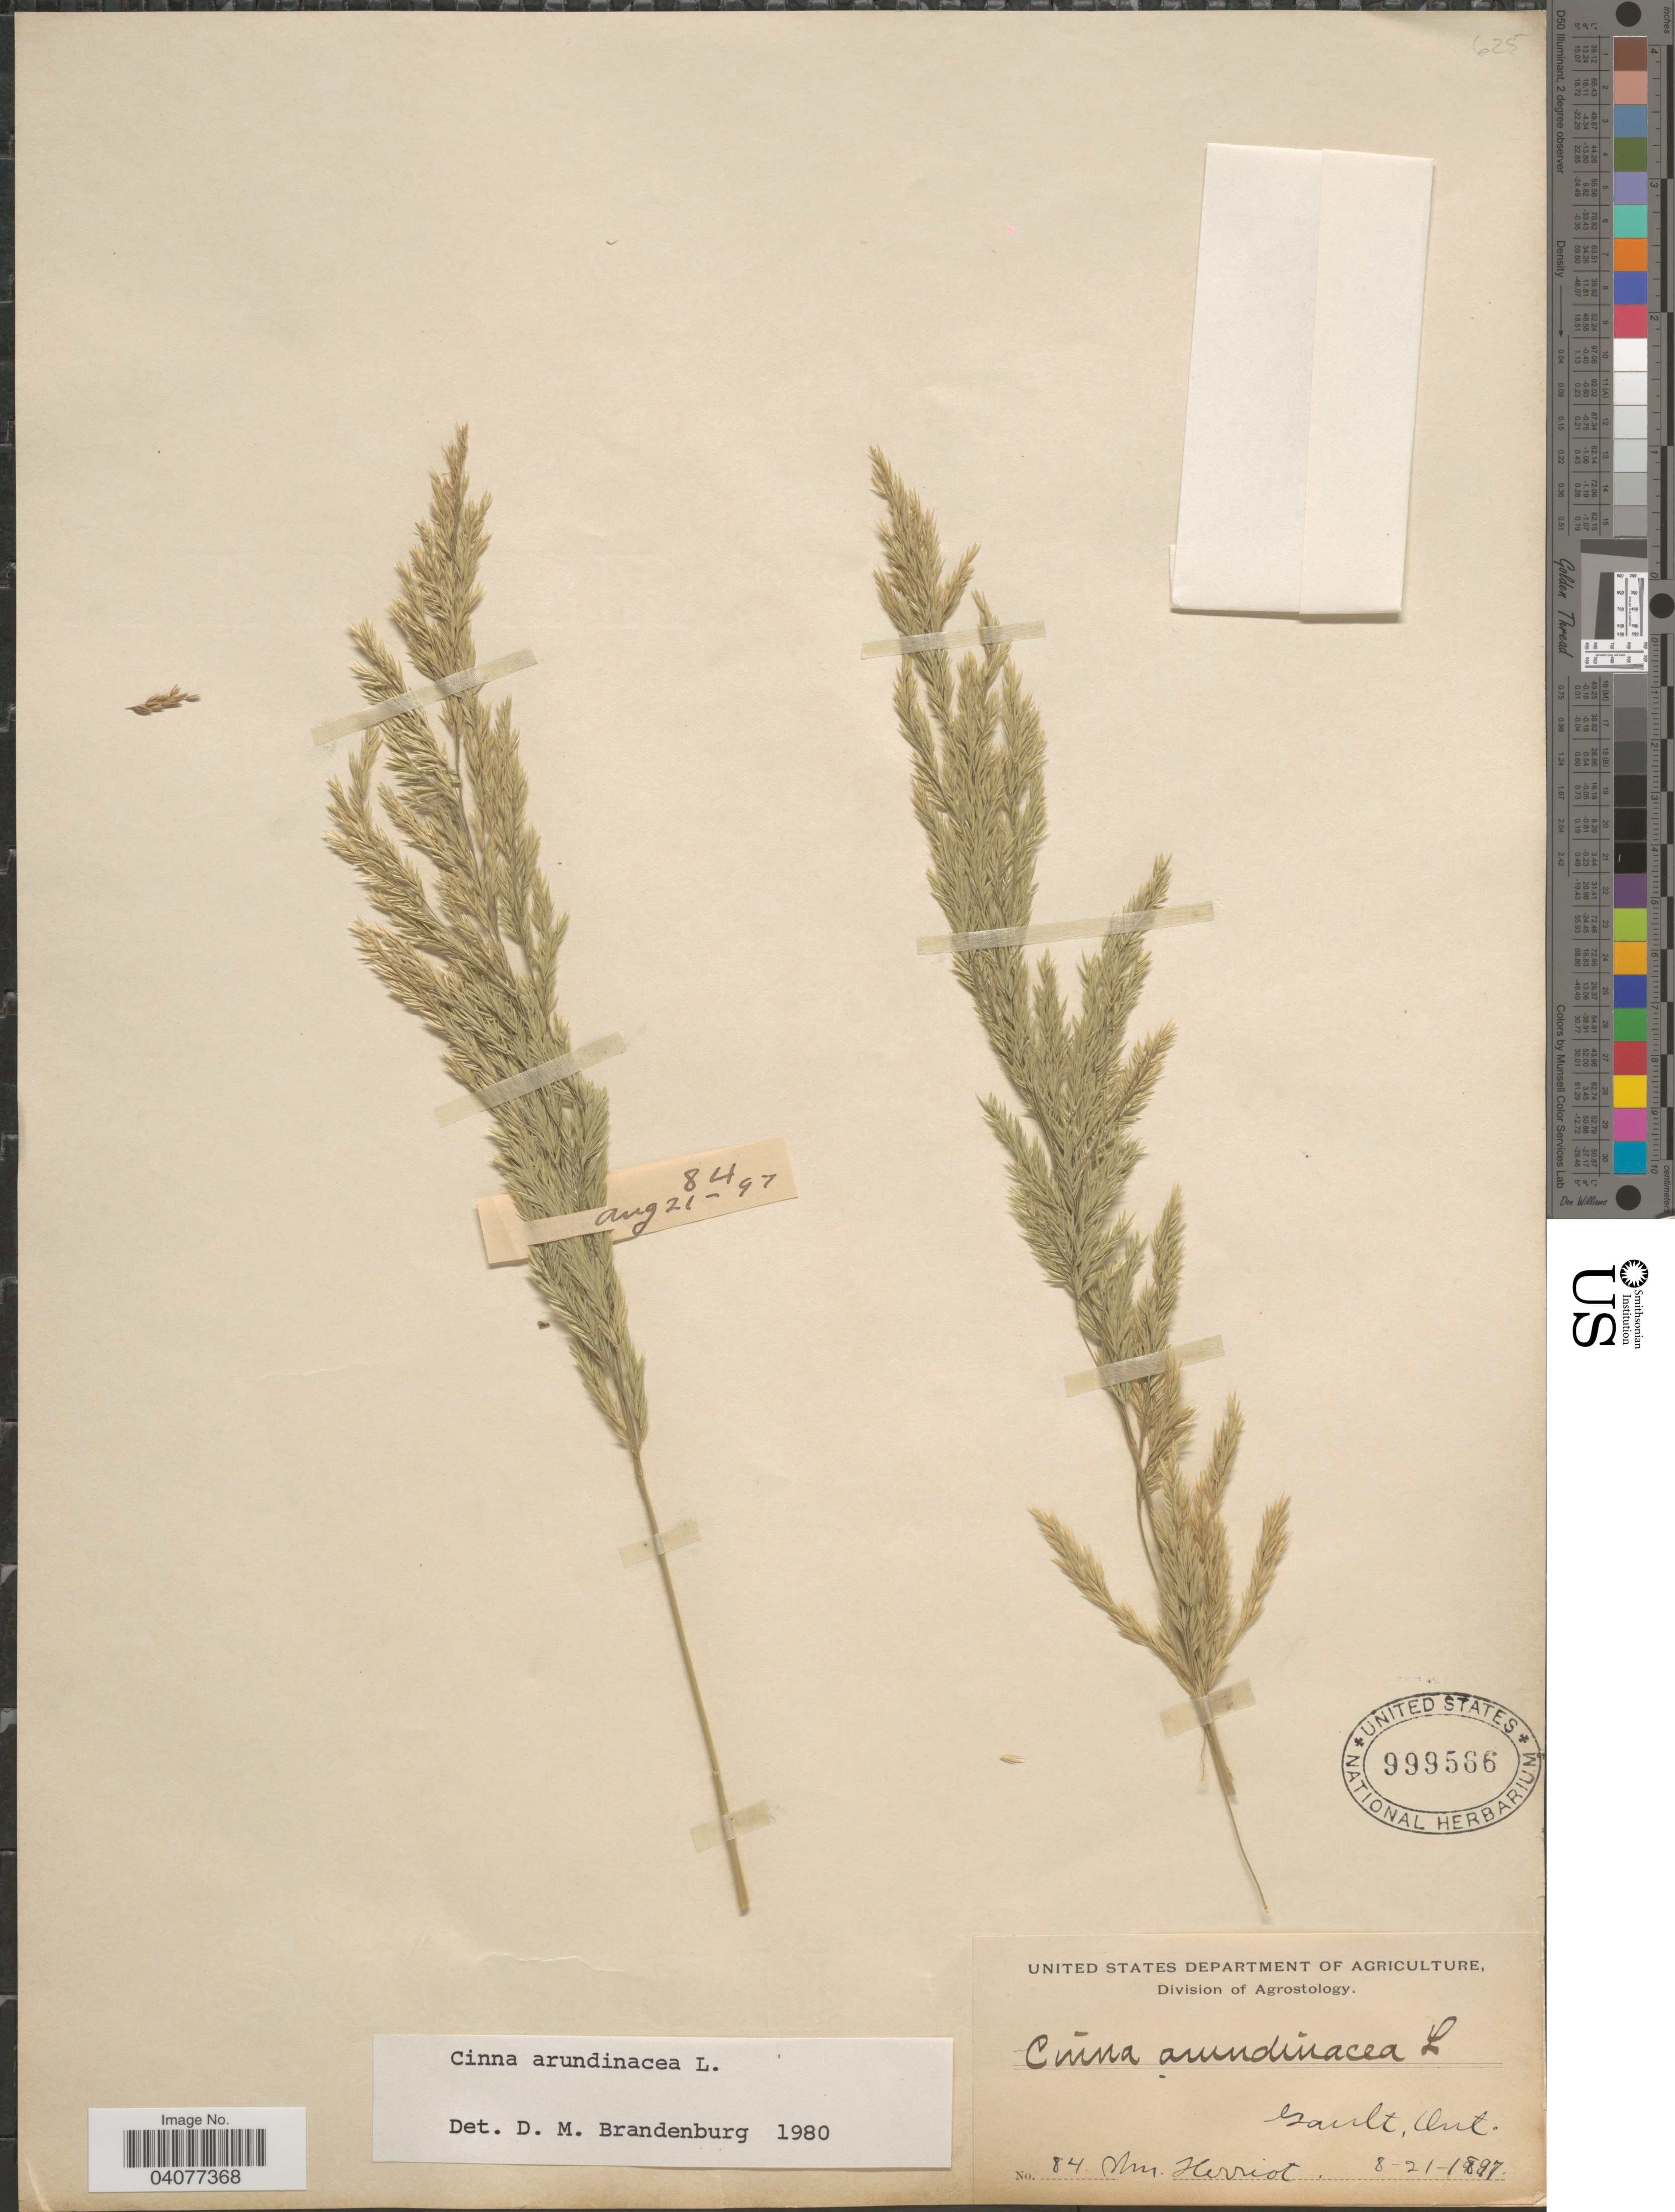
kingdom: Plantae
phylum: Tracheophyta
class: Liliopsida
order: Poales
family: Poaceae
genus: Cinna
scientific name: Cinna arundinacea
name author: L.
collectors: W. Herriot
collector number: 84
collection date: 1897-08-21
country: Canada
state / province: Ontario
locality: Gault.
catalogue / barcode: US 999566